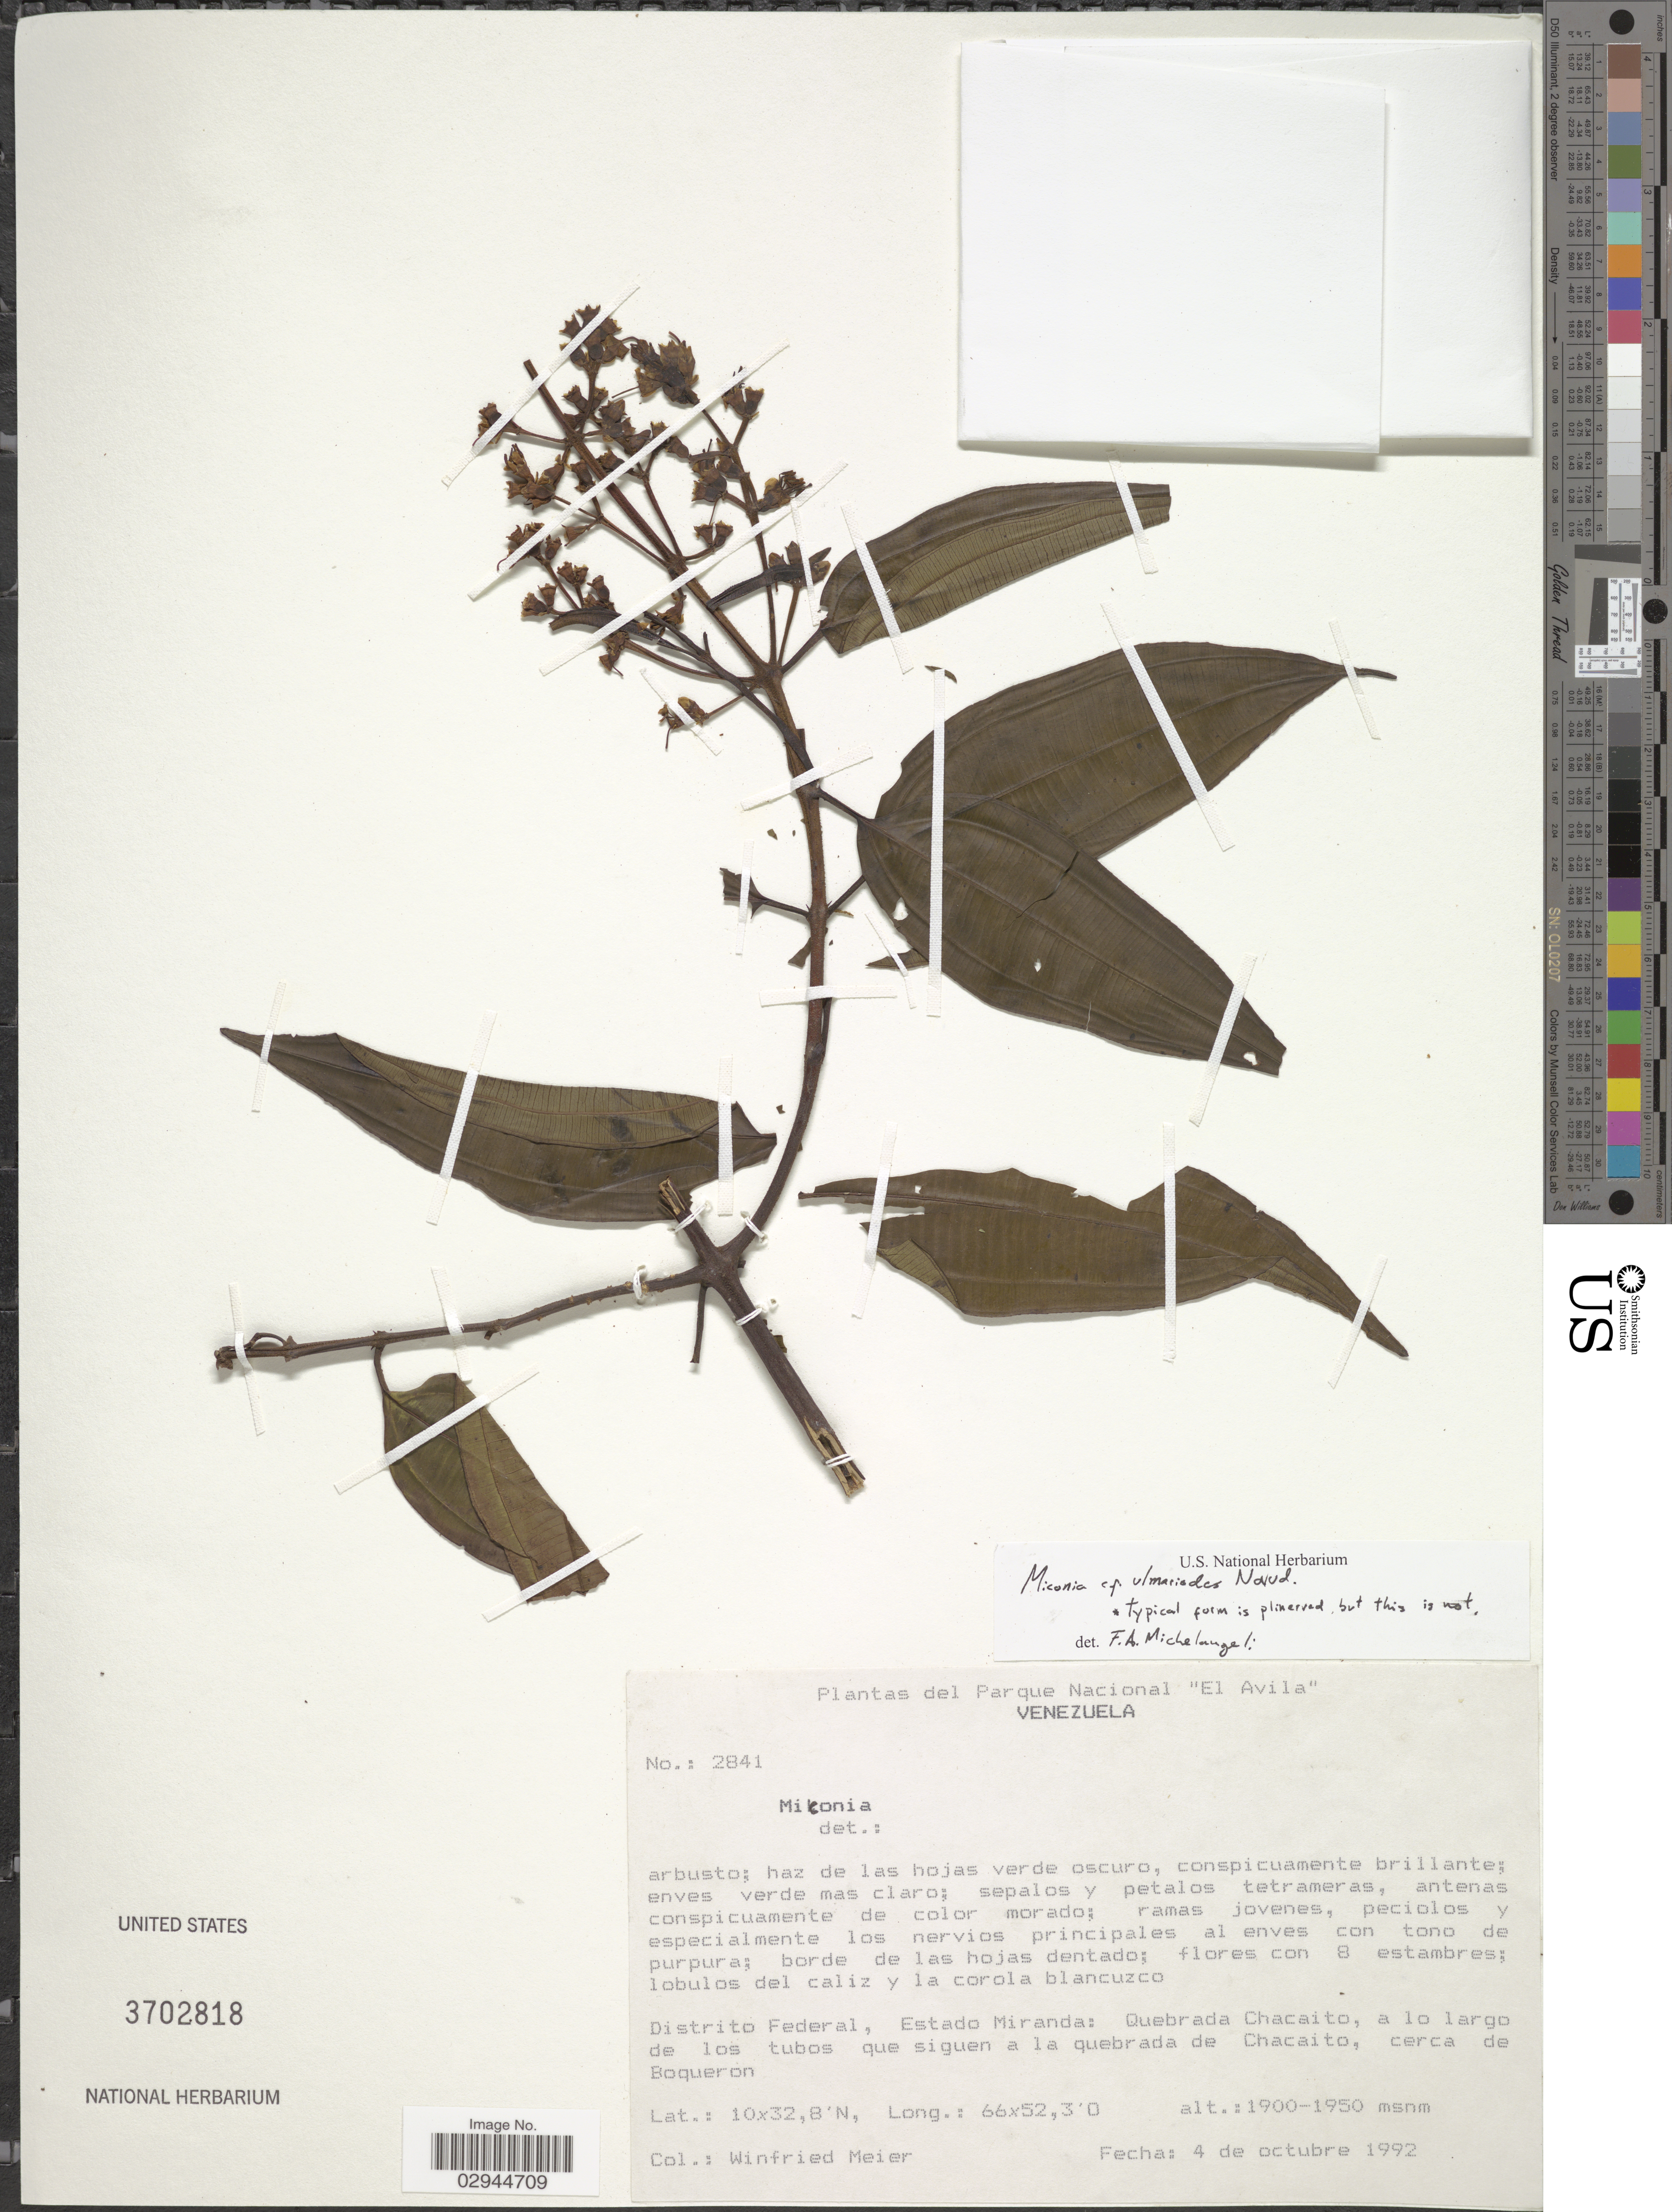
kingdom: Plantae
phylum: Tracheophyta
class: Magnoliopsida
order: Myrtales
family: Melastomataceae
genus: Miconia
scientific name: Miconia ulmarioides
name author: Naudin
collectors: W. Meier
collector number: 2841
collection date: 1992-10-04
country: Venezuela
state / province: Miranda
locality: Parque Nacional "El Avila". Distrito Federal: Quebrada Chacaito, a lo largo de los tubos qui siguen a la quebrada de Chacaito, cerca de Boqueron.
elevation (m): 1900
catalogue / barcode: US 3702818